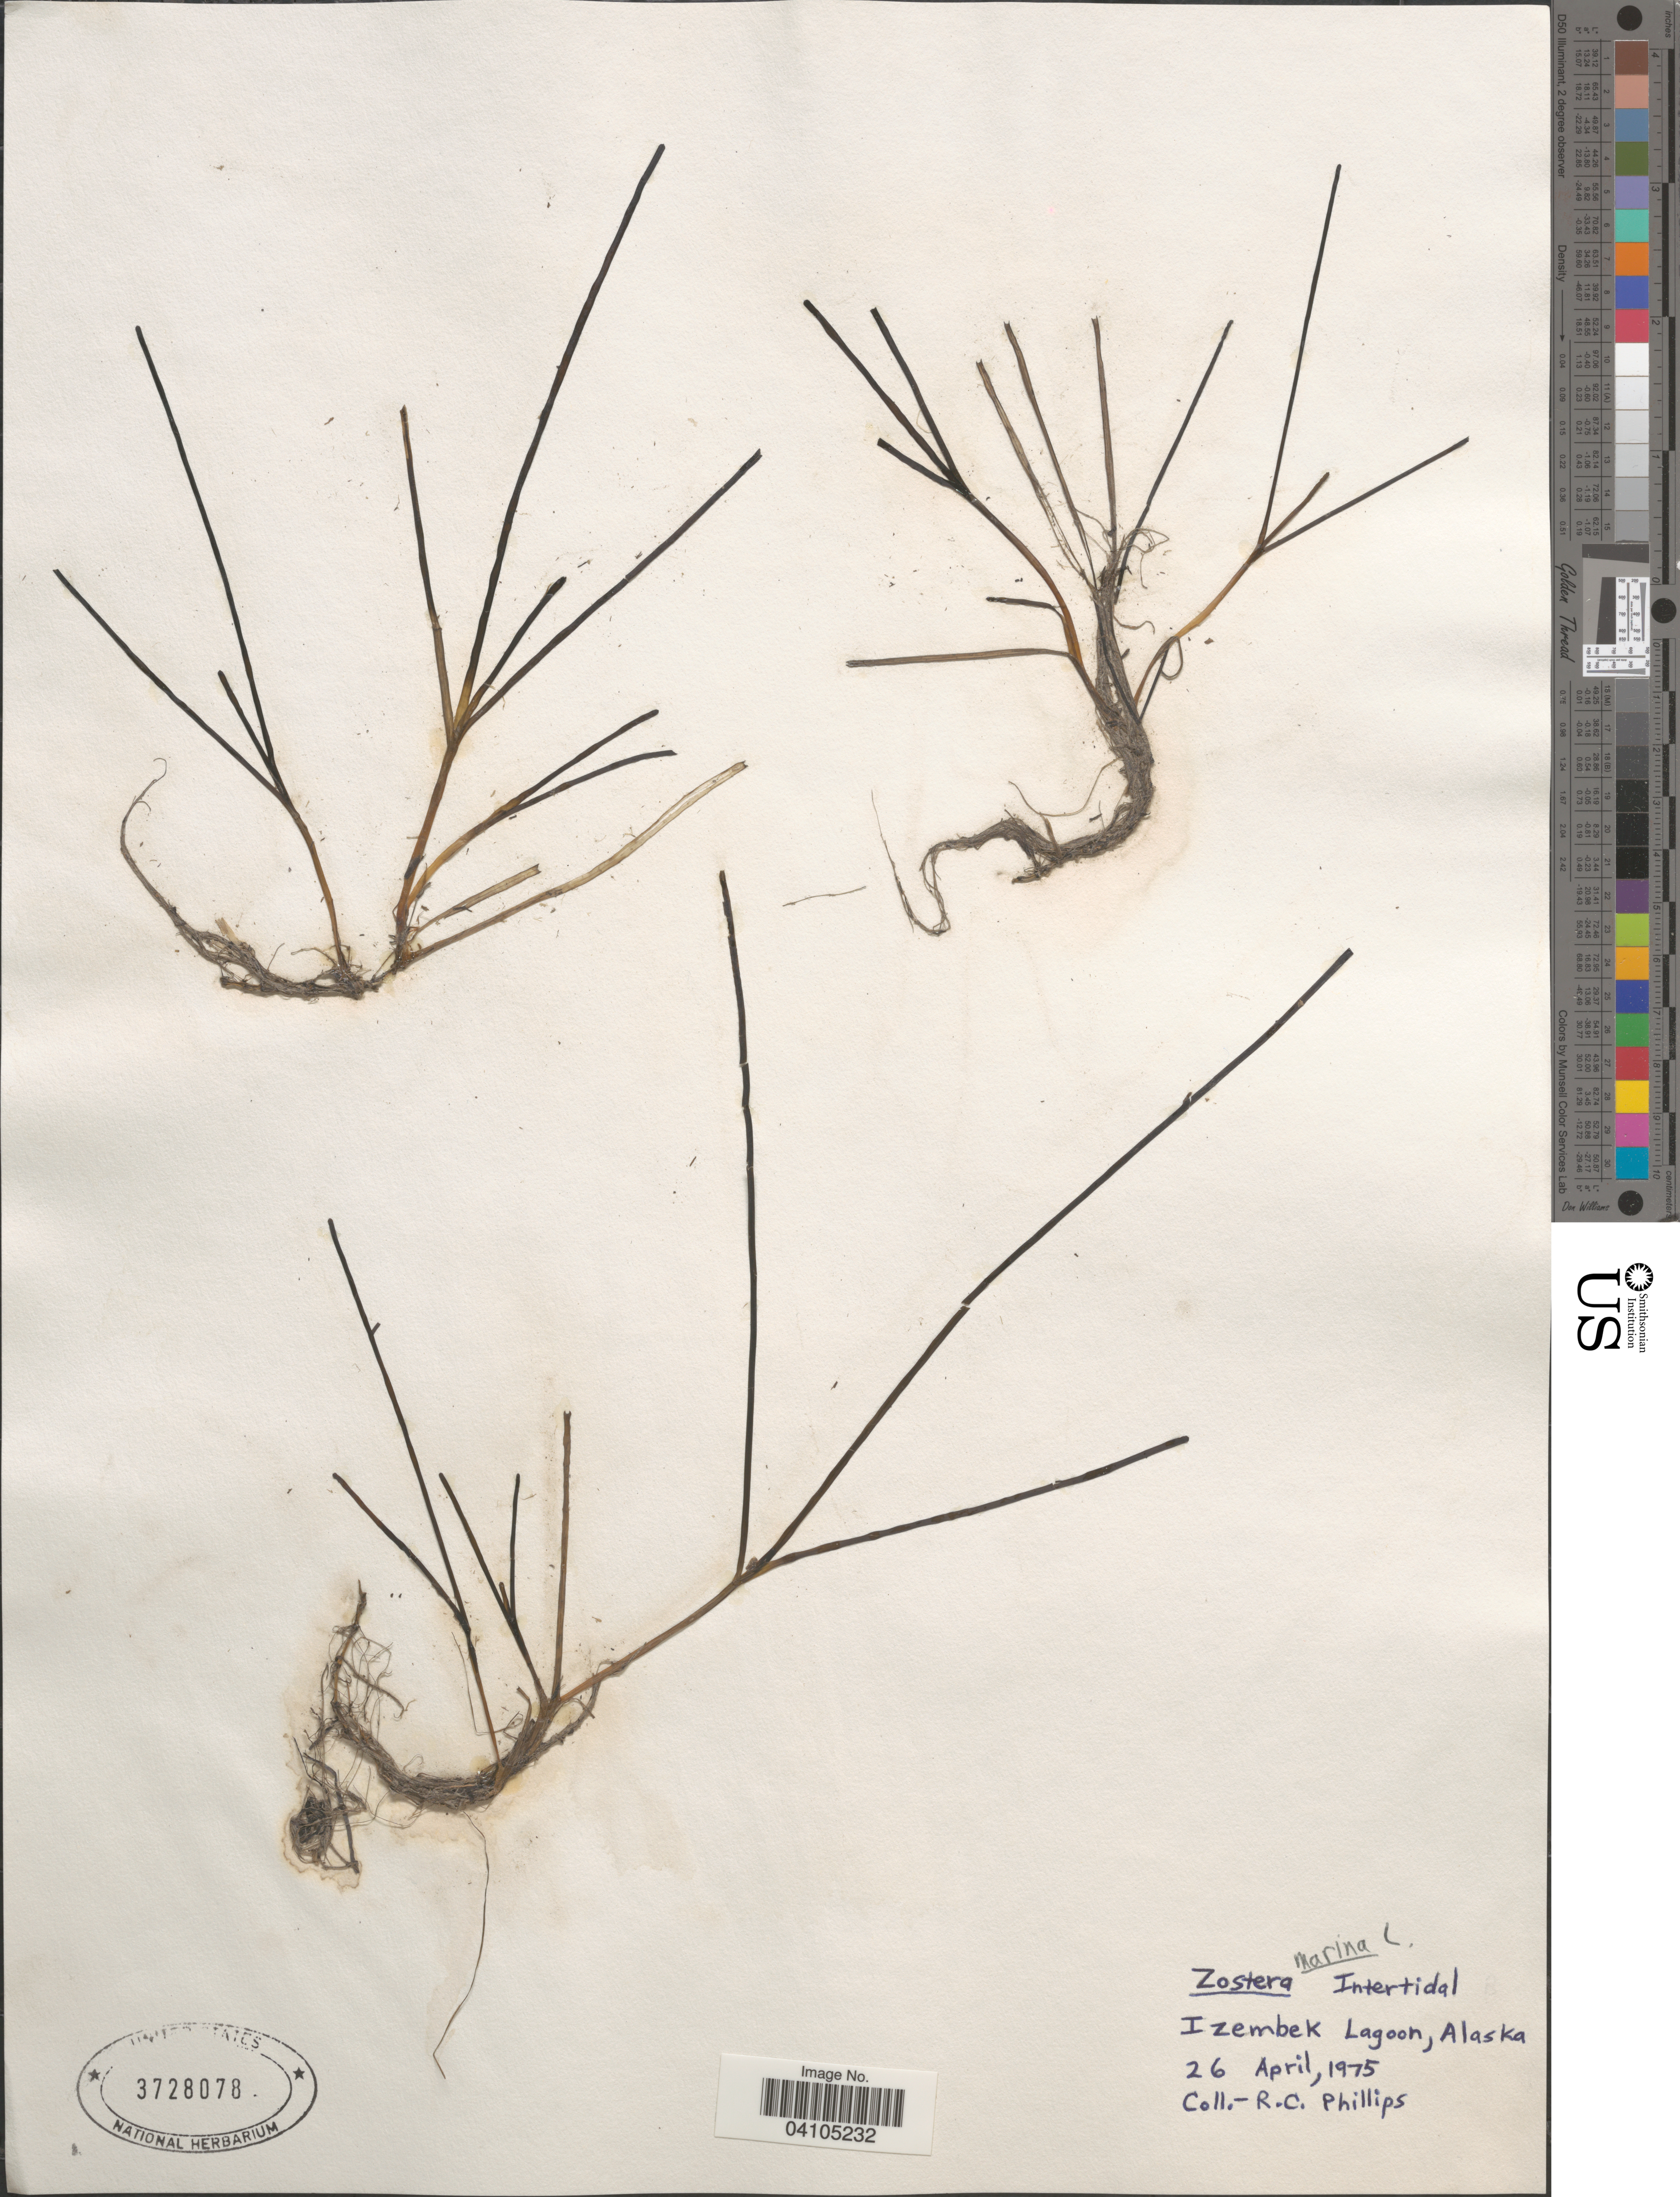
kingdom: Plantae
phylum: Tracheophyta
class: Liliopsida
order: Alismatales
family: Zosteraceae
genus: Zostera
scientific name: Zostera marina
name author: L.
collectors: R. C. Phillips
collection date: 1975-04-26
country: United States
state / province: Alaska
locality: Izembek Lagoon.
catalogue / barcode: US 3728078